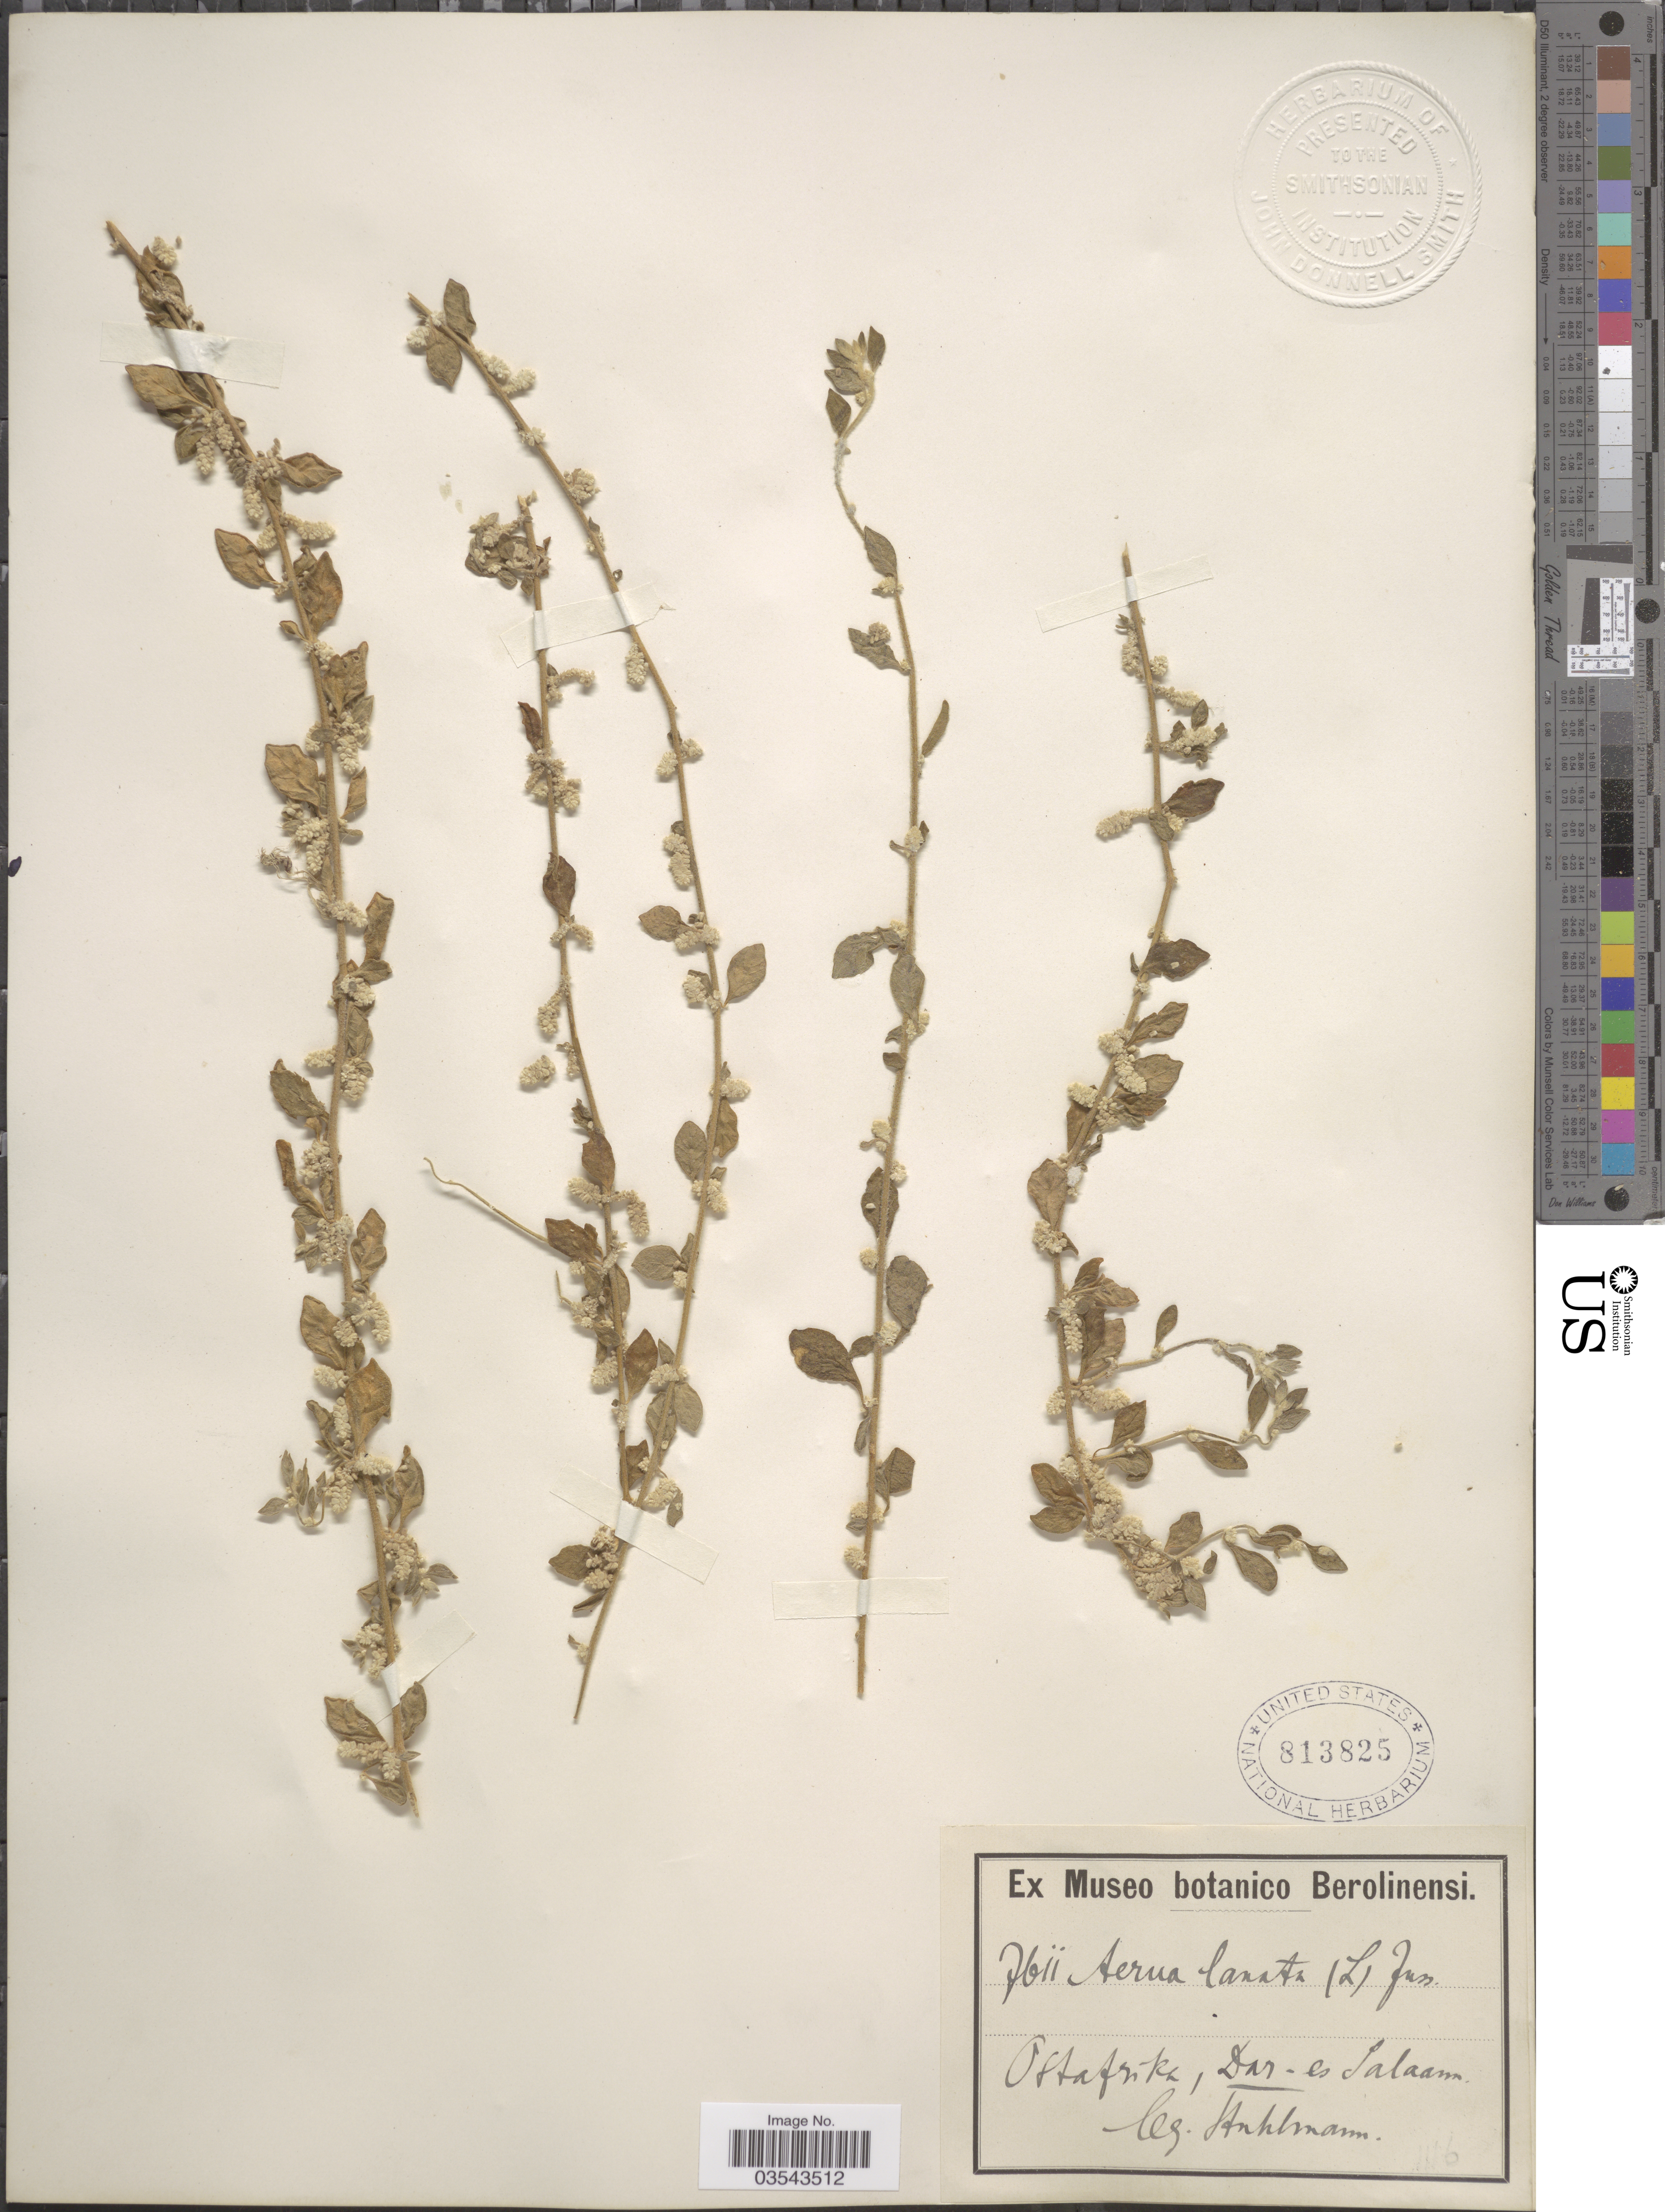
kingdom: Plantae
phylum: Tracheophyta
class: Magnoliopsida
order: Caryophyllales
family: Amaranthaceae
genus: Ouret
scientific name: Ouret lanata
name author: (L.) Kuntze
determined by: U.S. National Herbarium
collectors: -. Stuhlmann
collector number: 7611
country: Tanzania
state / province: Dar es Salaam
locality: Ostafrika.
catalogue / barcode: US 813825